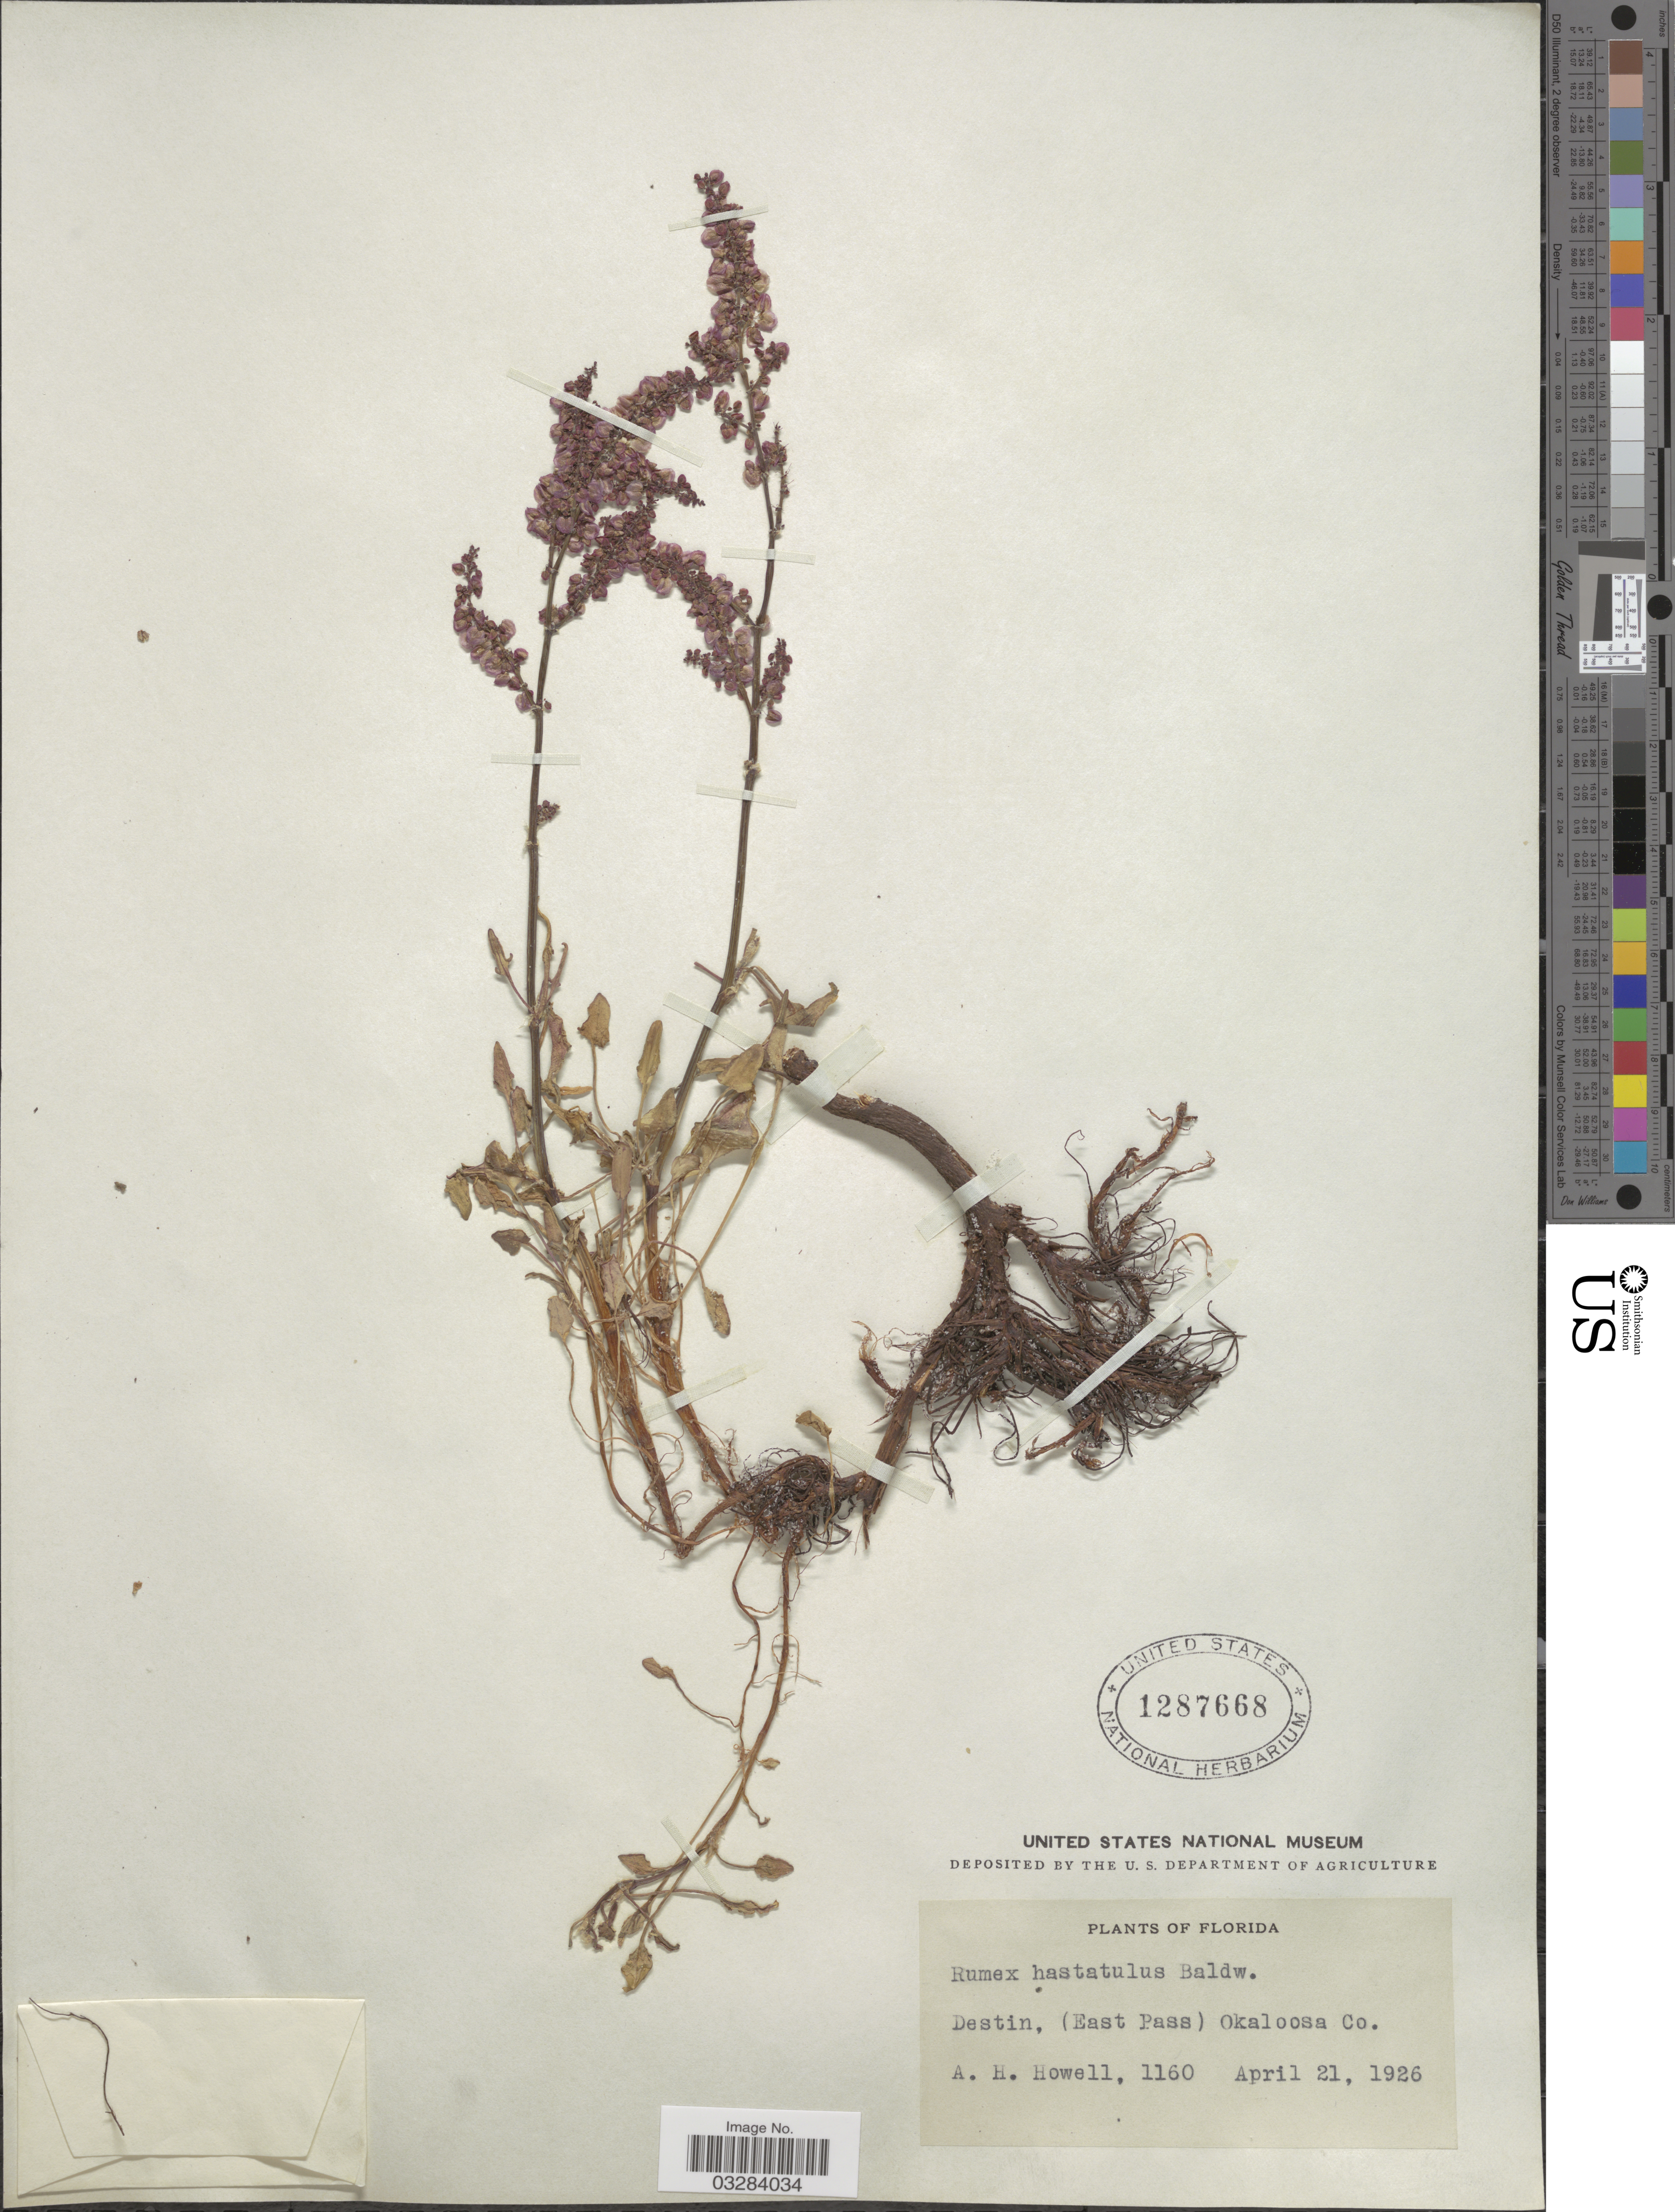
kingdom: Plantae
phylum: Tracheophyta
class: Magnoliopsida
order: Caryophyllales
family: Polygonaceae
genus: Rumex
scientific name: Rumex hastatulus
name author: Baldwin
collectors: A. Howell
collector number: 1160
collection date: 1926-04-21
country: United States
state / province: Florida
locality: Destin, (East Pass) Okaloosa Co.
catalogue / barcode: US 1287668